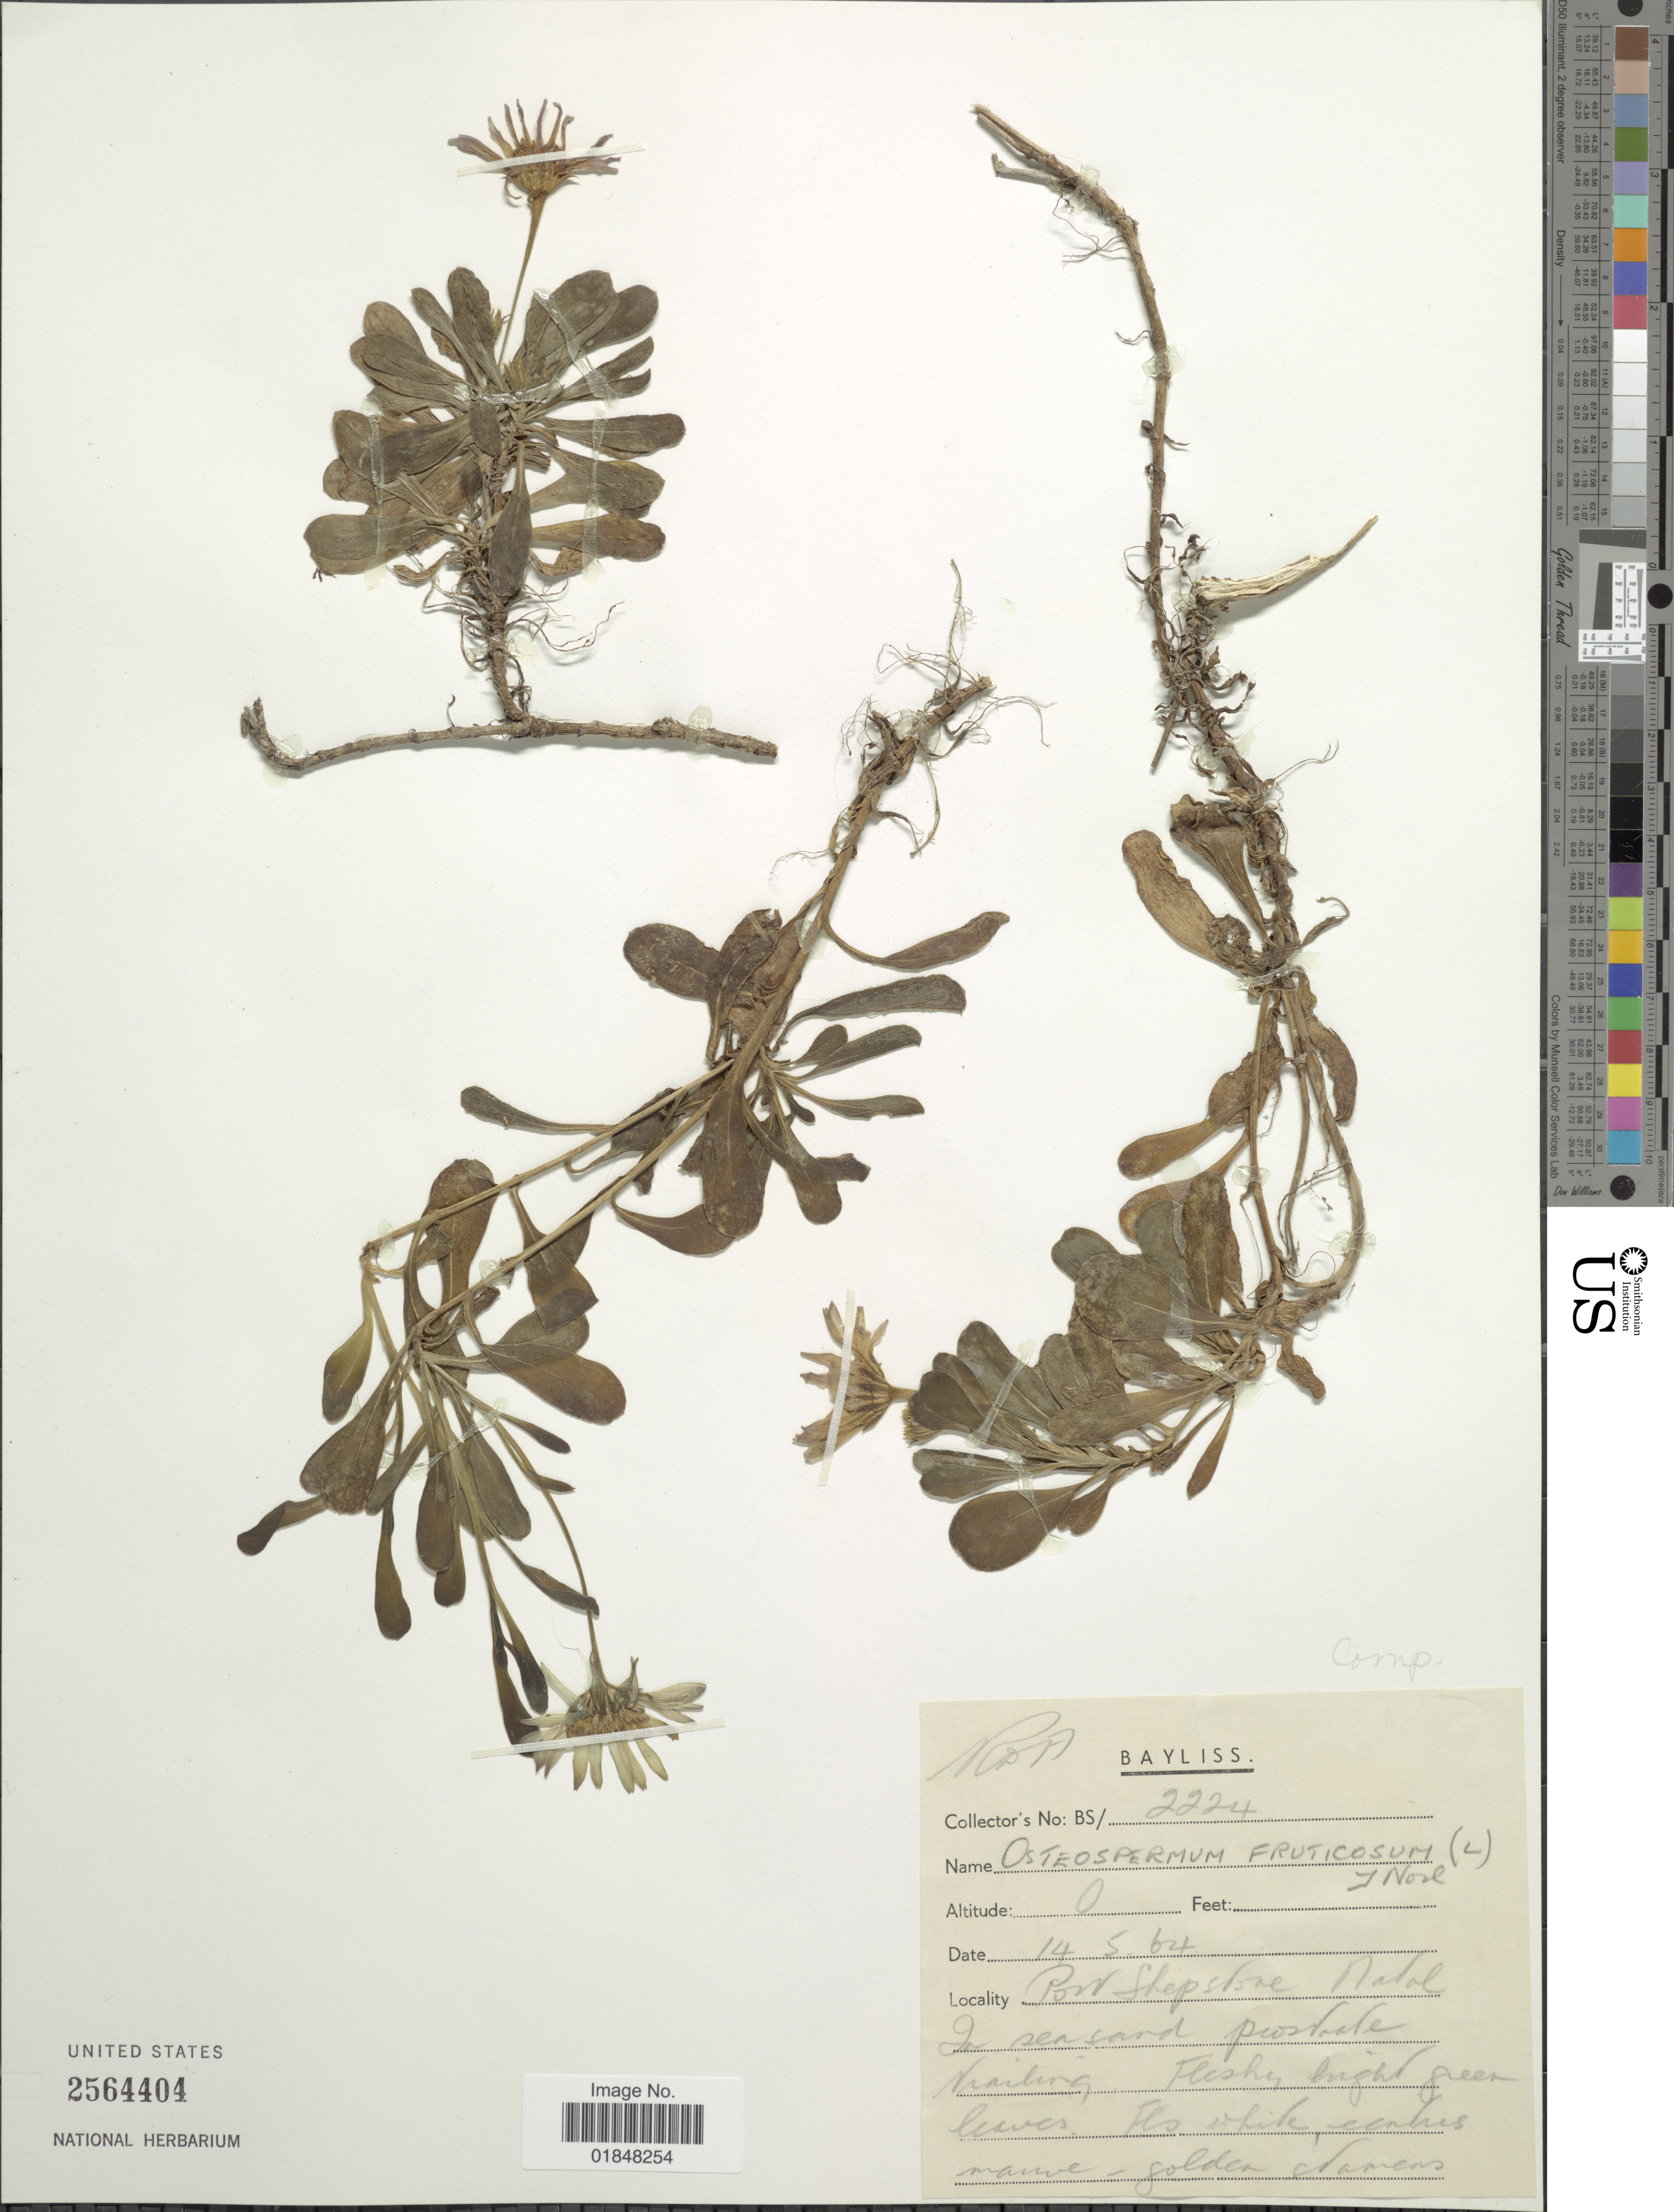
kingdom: Plantae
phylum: Tracheophyta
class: Magnoliopsida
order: Asterales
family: Asteraceae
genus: Osteospermum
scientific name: Osteospermum fruticosum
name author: (L.) Norl.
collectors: R. Bayliss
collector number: BS2224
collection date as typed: Transcribed d/m/y: 14/5/64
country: South Africa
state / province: KwaZulu-Natal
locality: Port Shepstone, Natal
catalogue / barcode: US 2564404